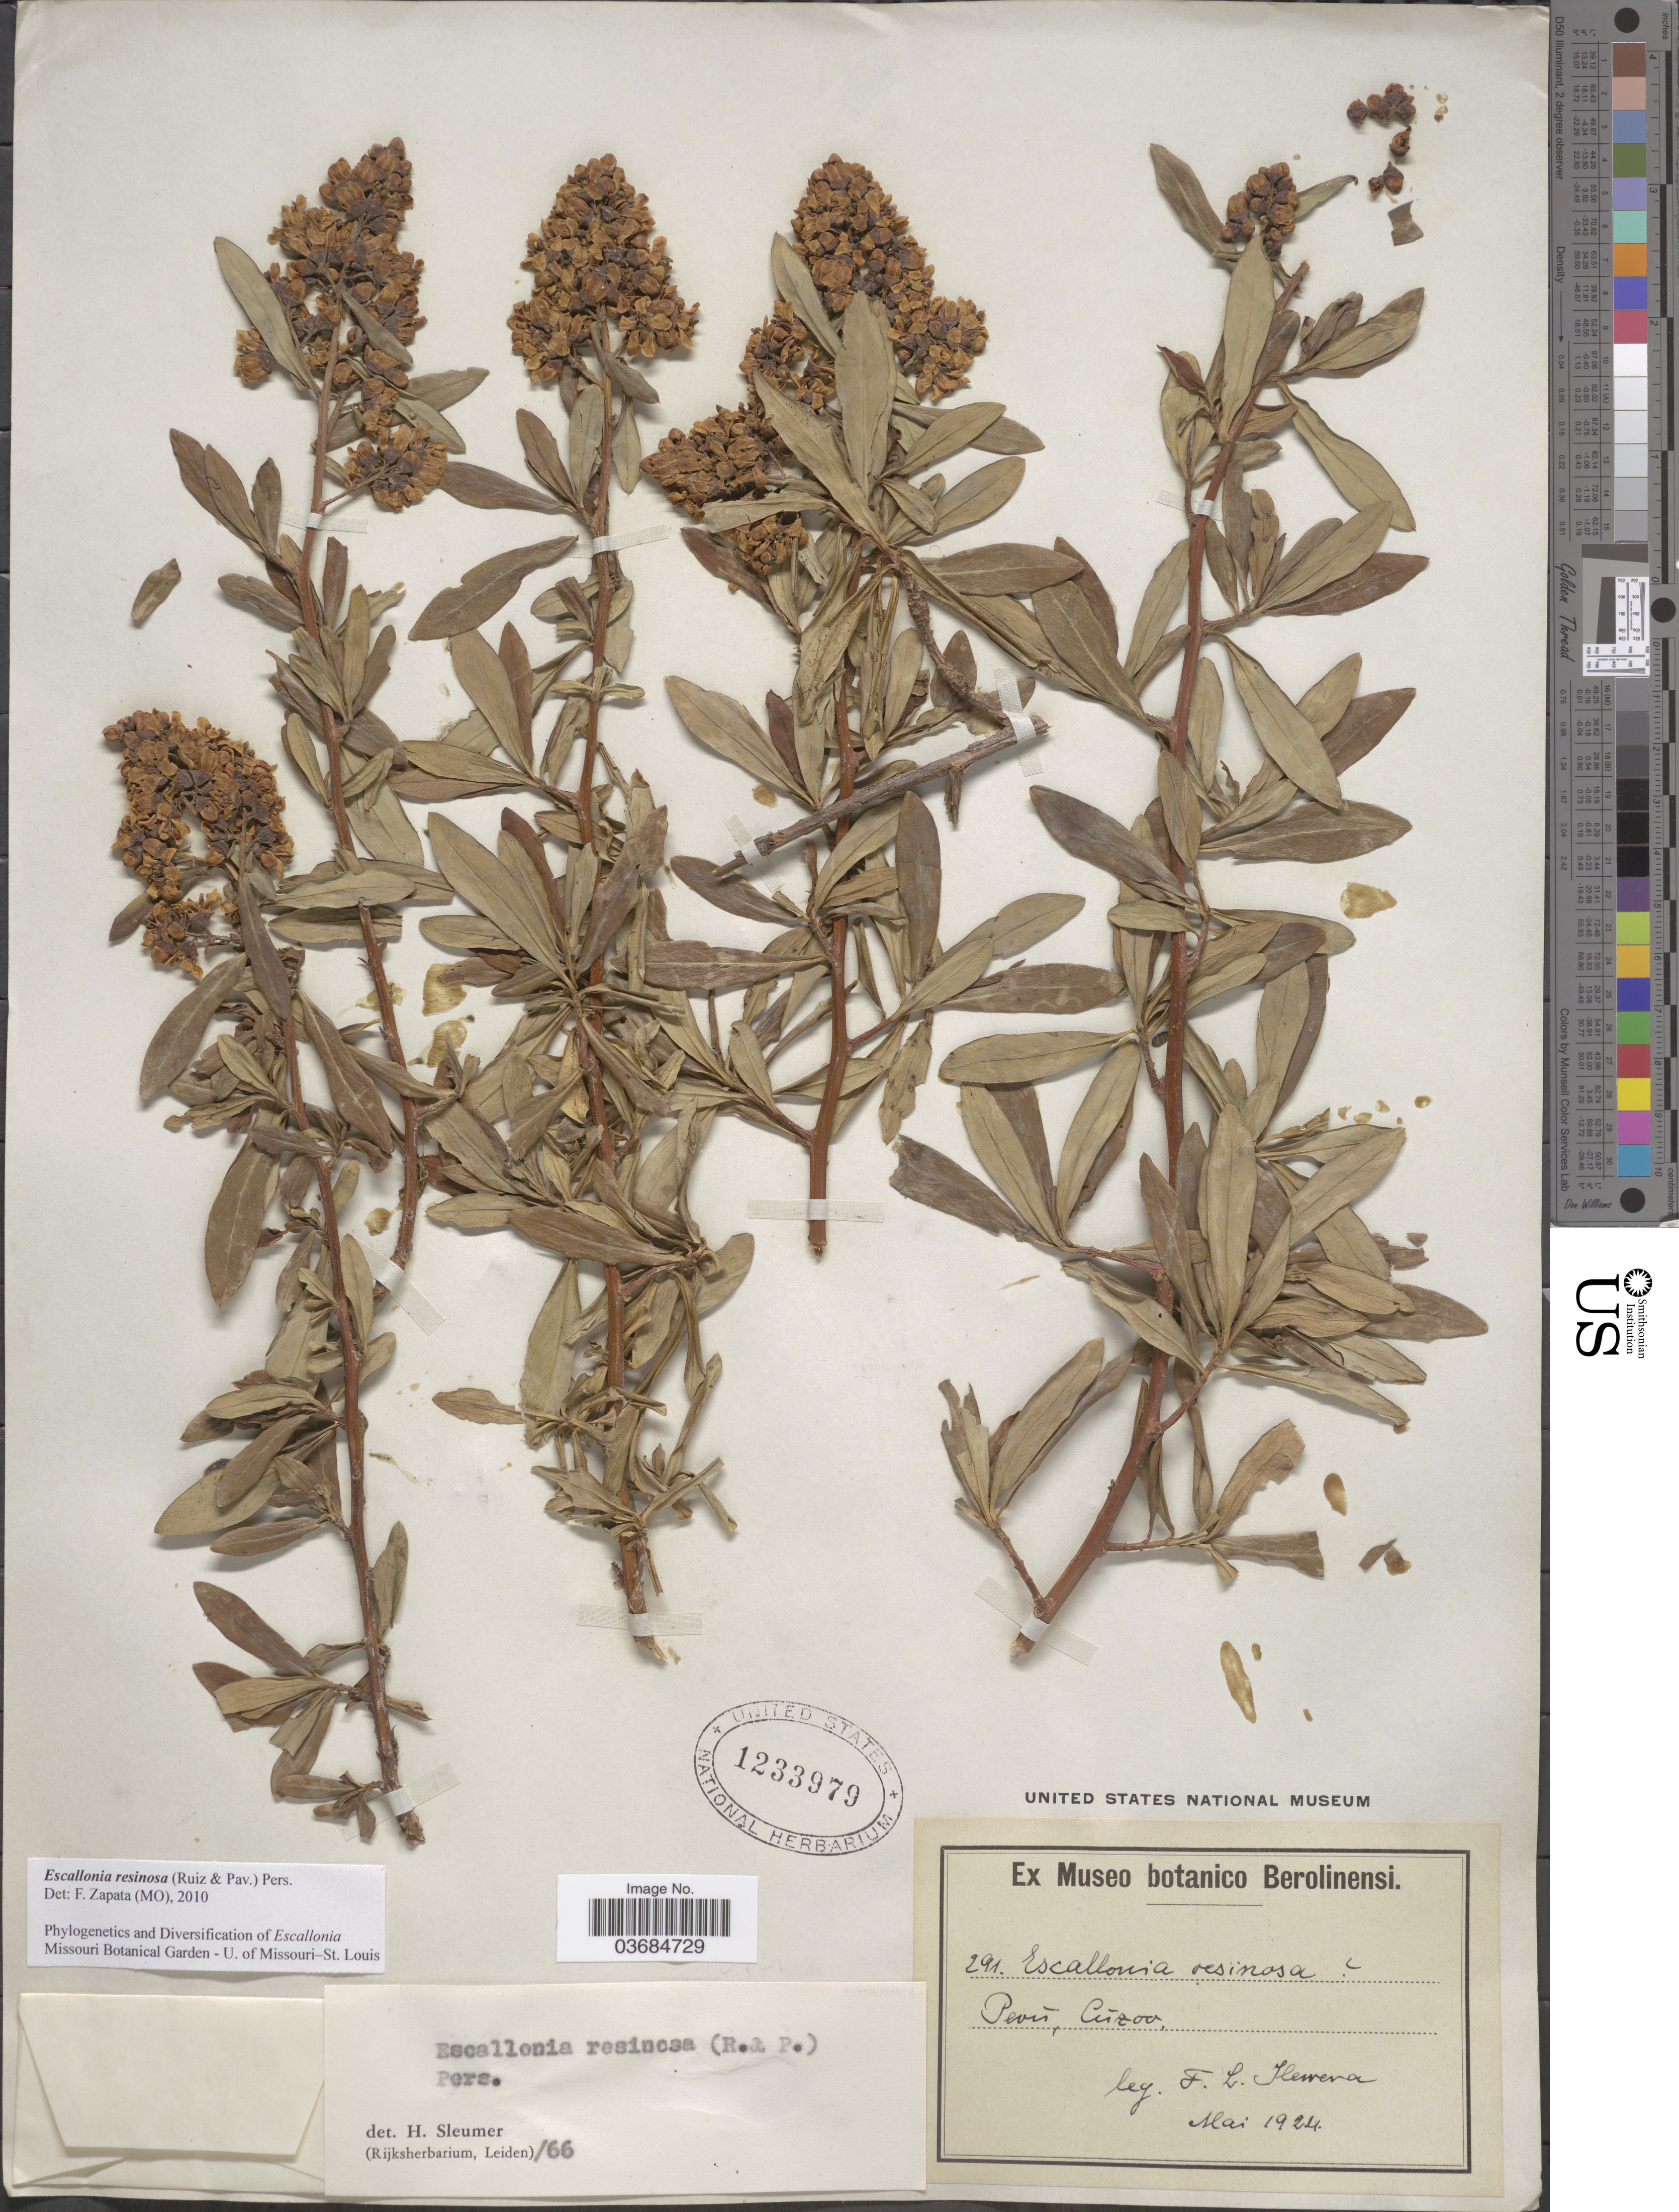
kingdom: Plantae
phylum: Tracheophyta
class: Magnoliopsida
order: Escalloniales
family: Escalloniaceae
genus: Escallonia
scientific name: Escallonia resinosa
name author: (Ruiz & Pav.) Pers.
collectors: F. L. Herrera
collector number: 291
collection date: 1924-05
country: Peru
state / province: Cusco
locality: Cuzco.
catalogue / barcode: US 1233979